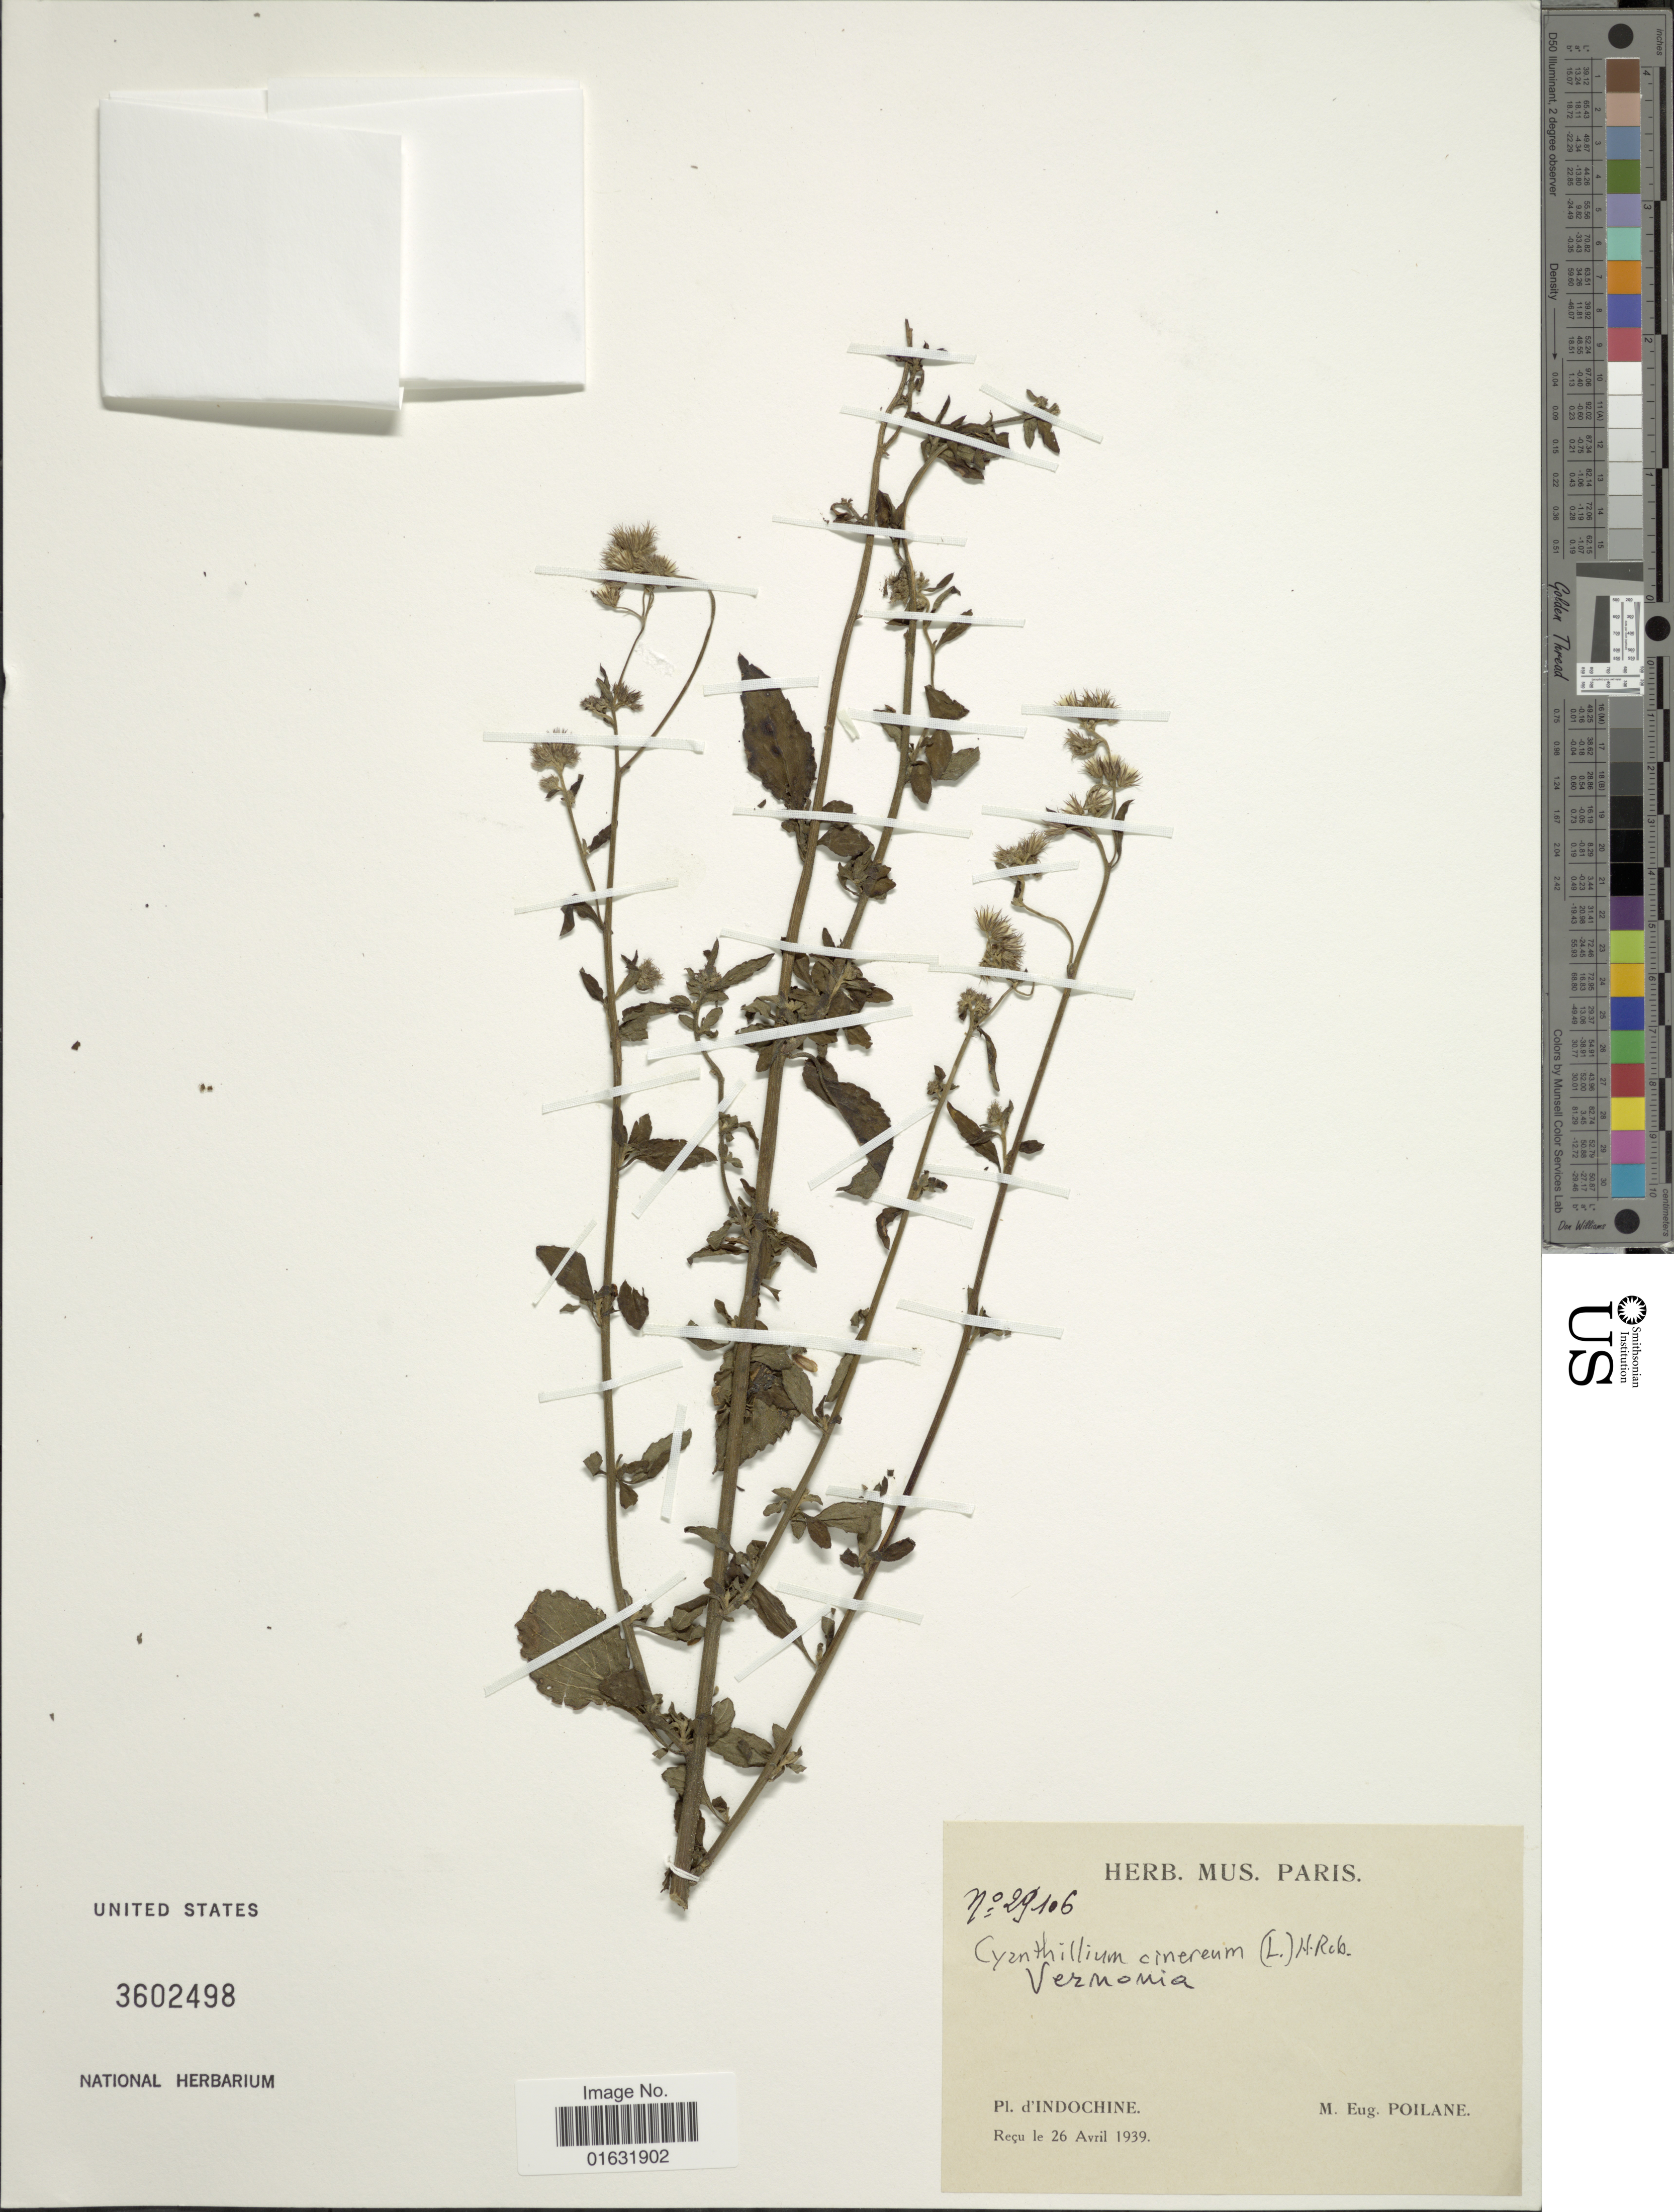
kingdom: Plantae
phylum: Tracheophyta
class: Magnoliopsida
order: Asterales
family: Asteraceae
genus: Cyanthillium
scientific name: Cyanthillium cinereum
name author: (L.) H. Rob.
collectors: M. Poilan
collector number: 29106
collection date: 1939-04-24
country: Vietnam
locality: D'Indochine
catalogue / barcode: US 3602498